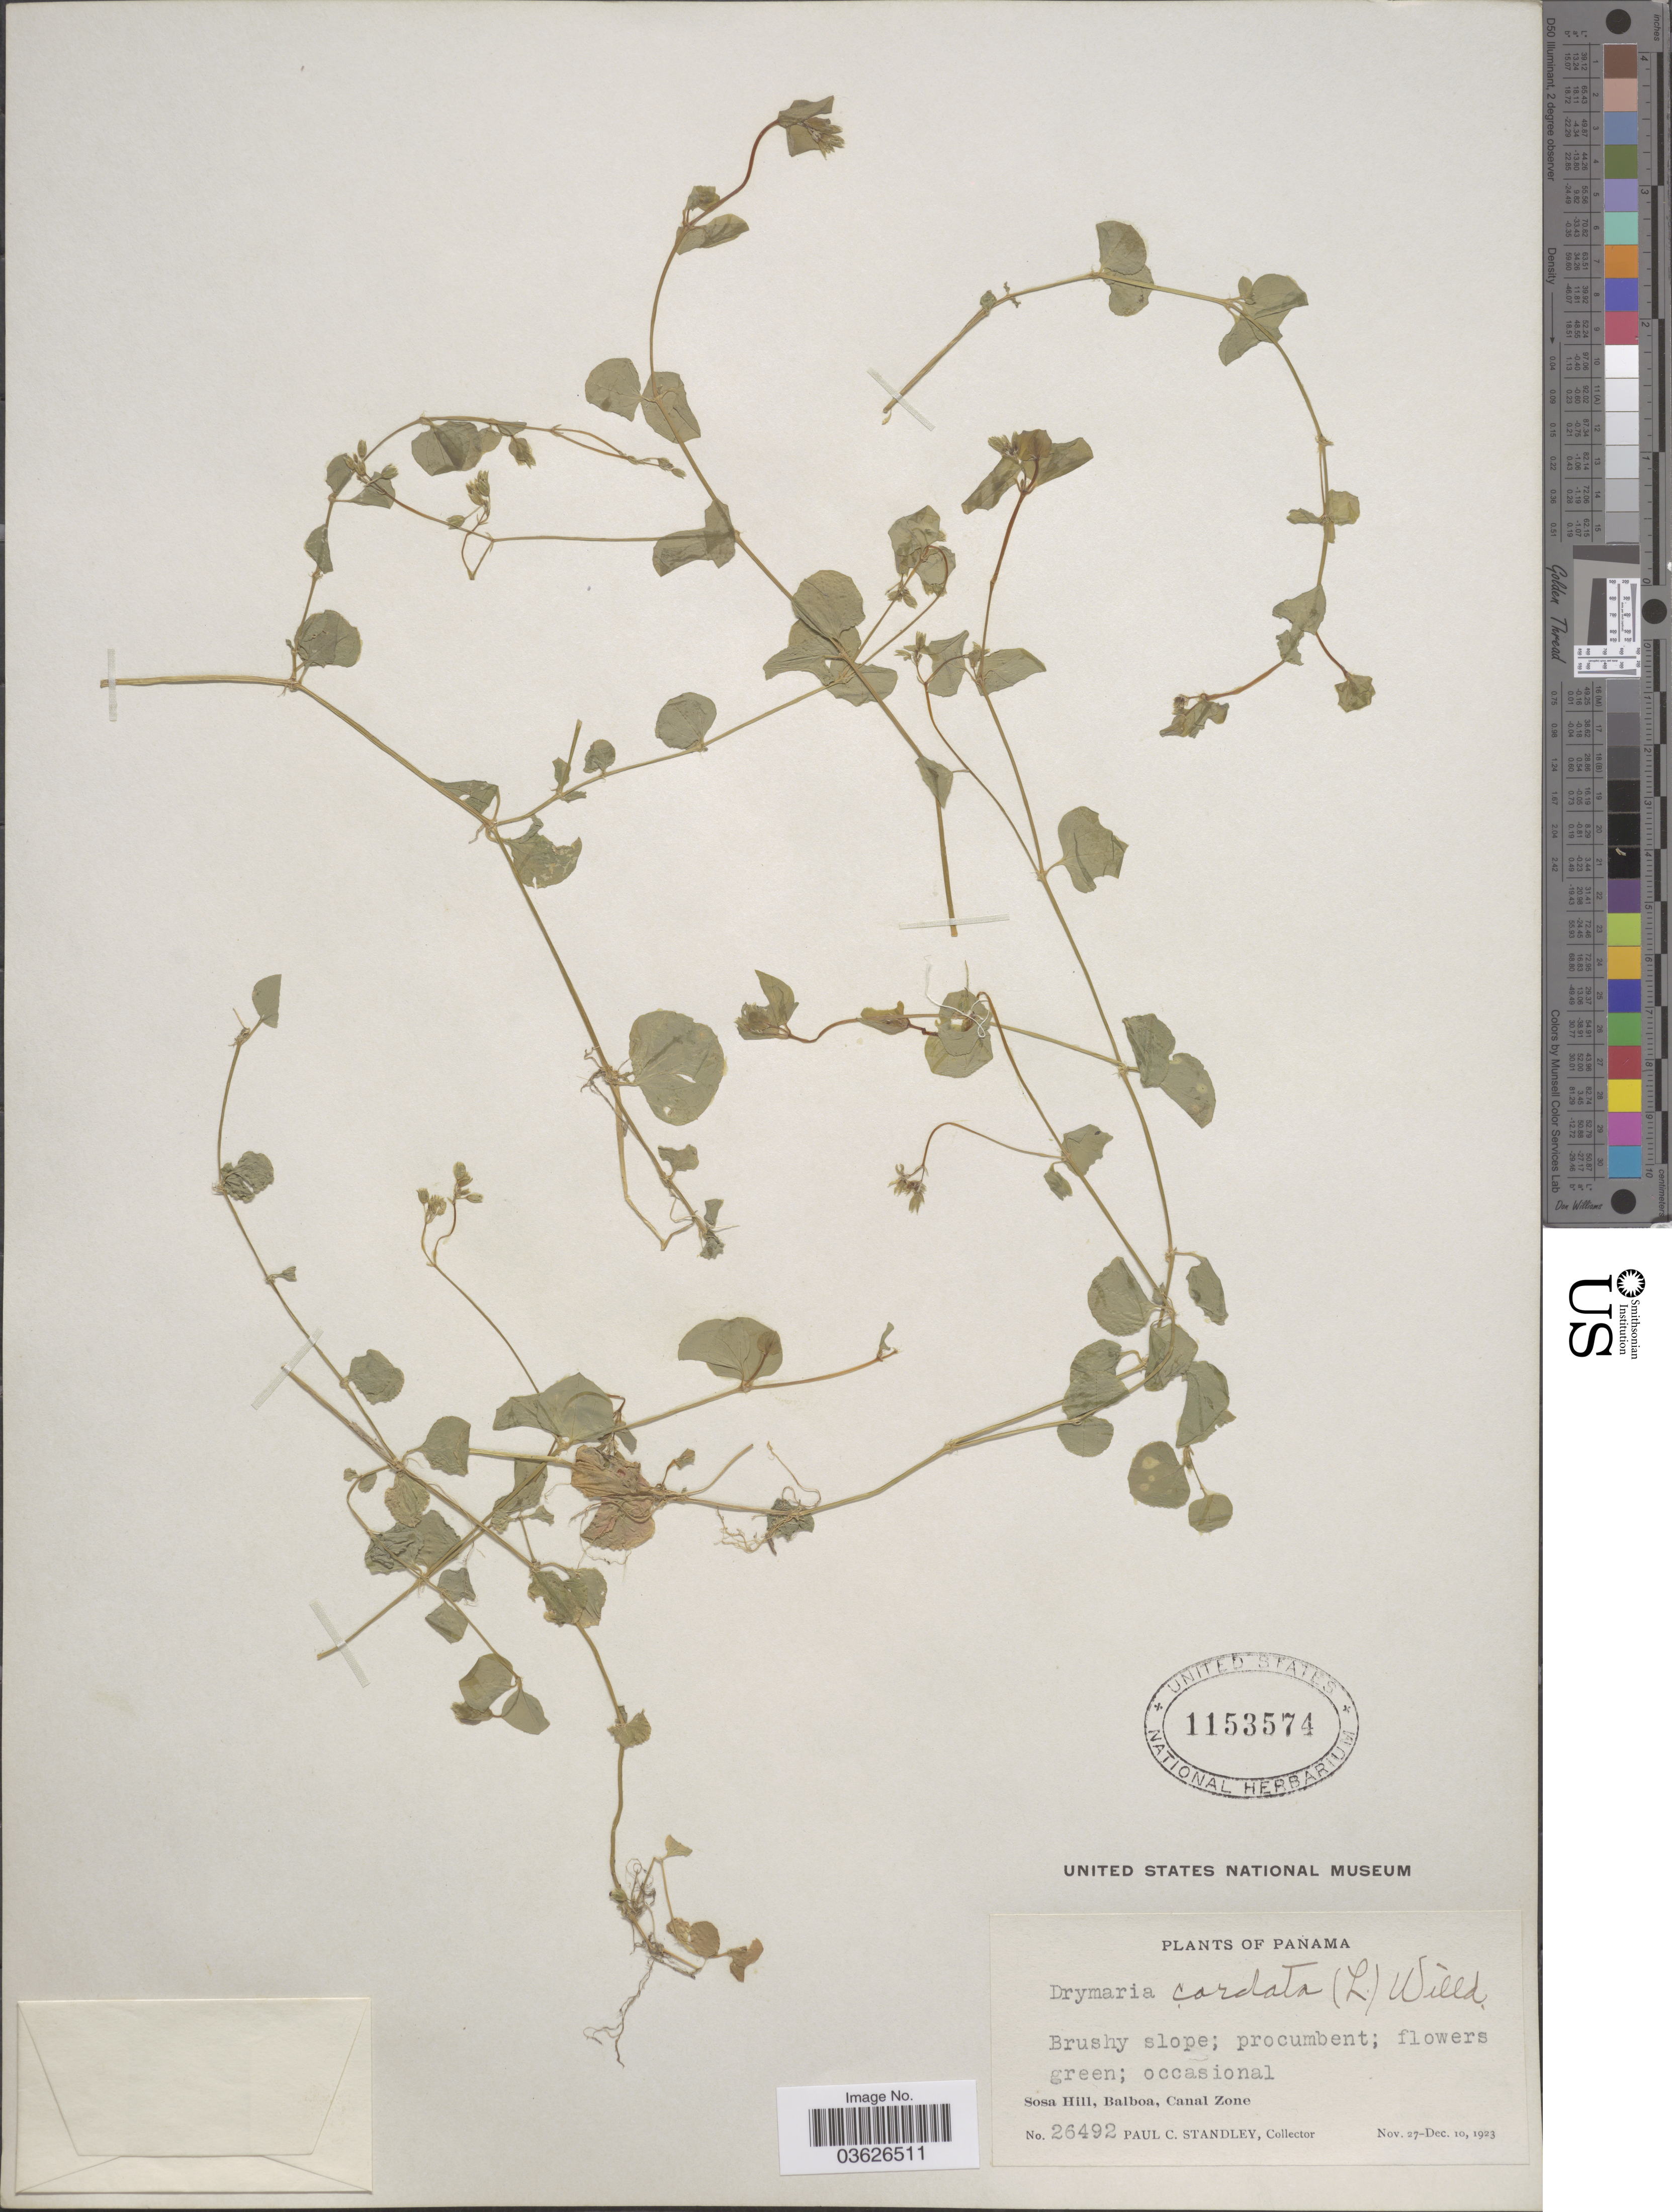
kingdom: Plantae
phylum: Tracheophyta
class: Magnoliopsida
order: Caryophyllales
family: Caryophyllaceae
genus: Drymaria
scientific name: Drymaria cordata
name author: (L.) Willd. ex Schult.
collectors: P. C. Standley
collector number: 26492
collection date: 1923-11-27/1923-12-10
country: Panama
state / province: Colón / Panamá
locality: Sosa Hill, Balboa, Canal Zone.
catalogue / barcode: US 1153574